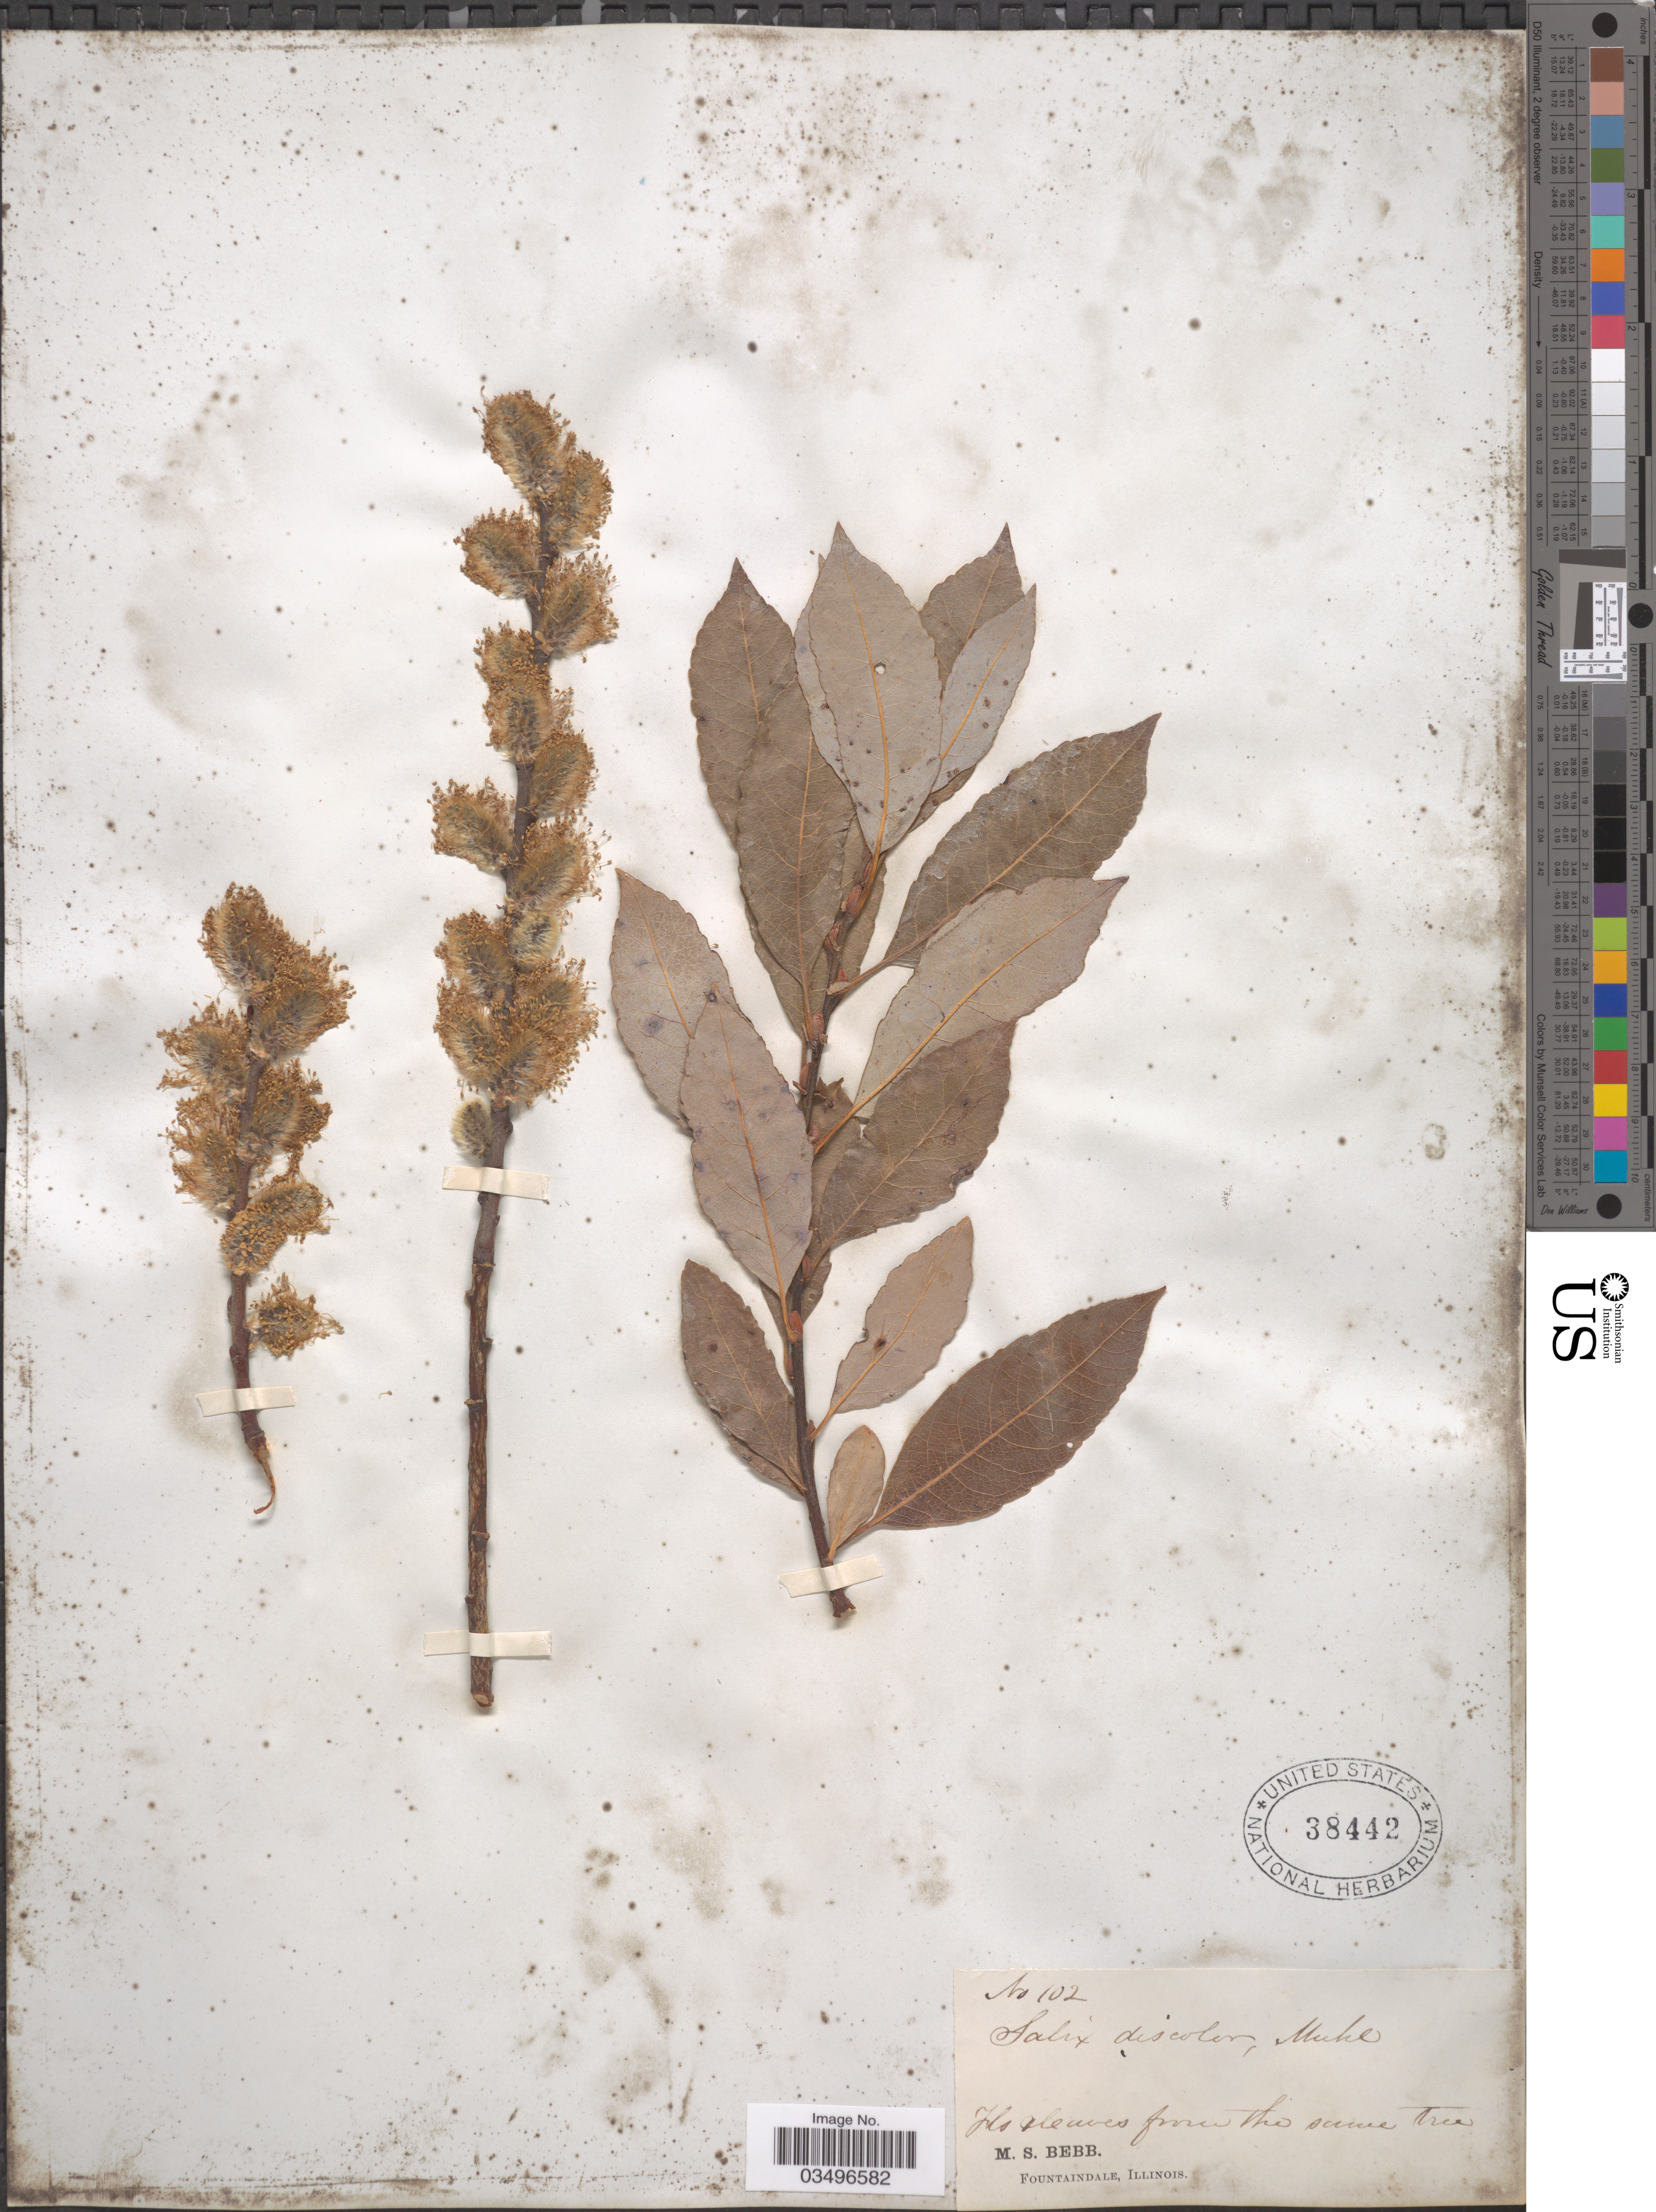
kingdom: Plantae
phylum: Tracheophyta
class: Magnoliopsida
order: Malpighiales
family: Salicaceae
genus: Salix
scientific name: Salix discolor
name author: Muhl.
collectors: M. Bebb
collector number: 102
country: United States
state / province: Illinois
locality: Fountaindale.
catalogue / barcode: US 38442